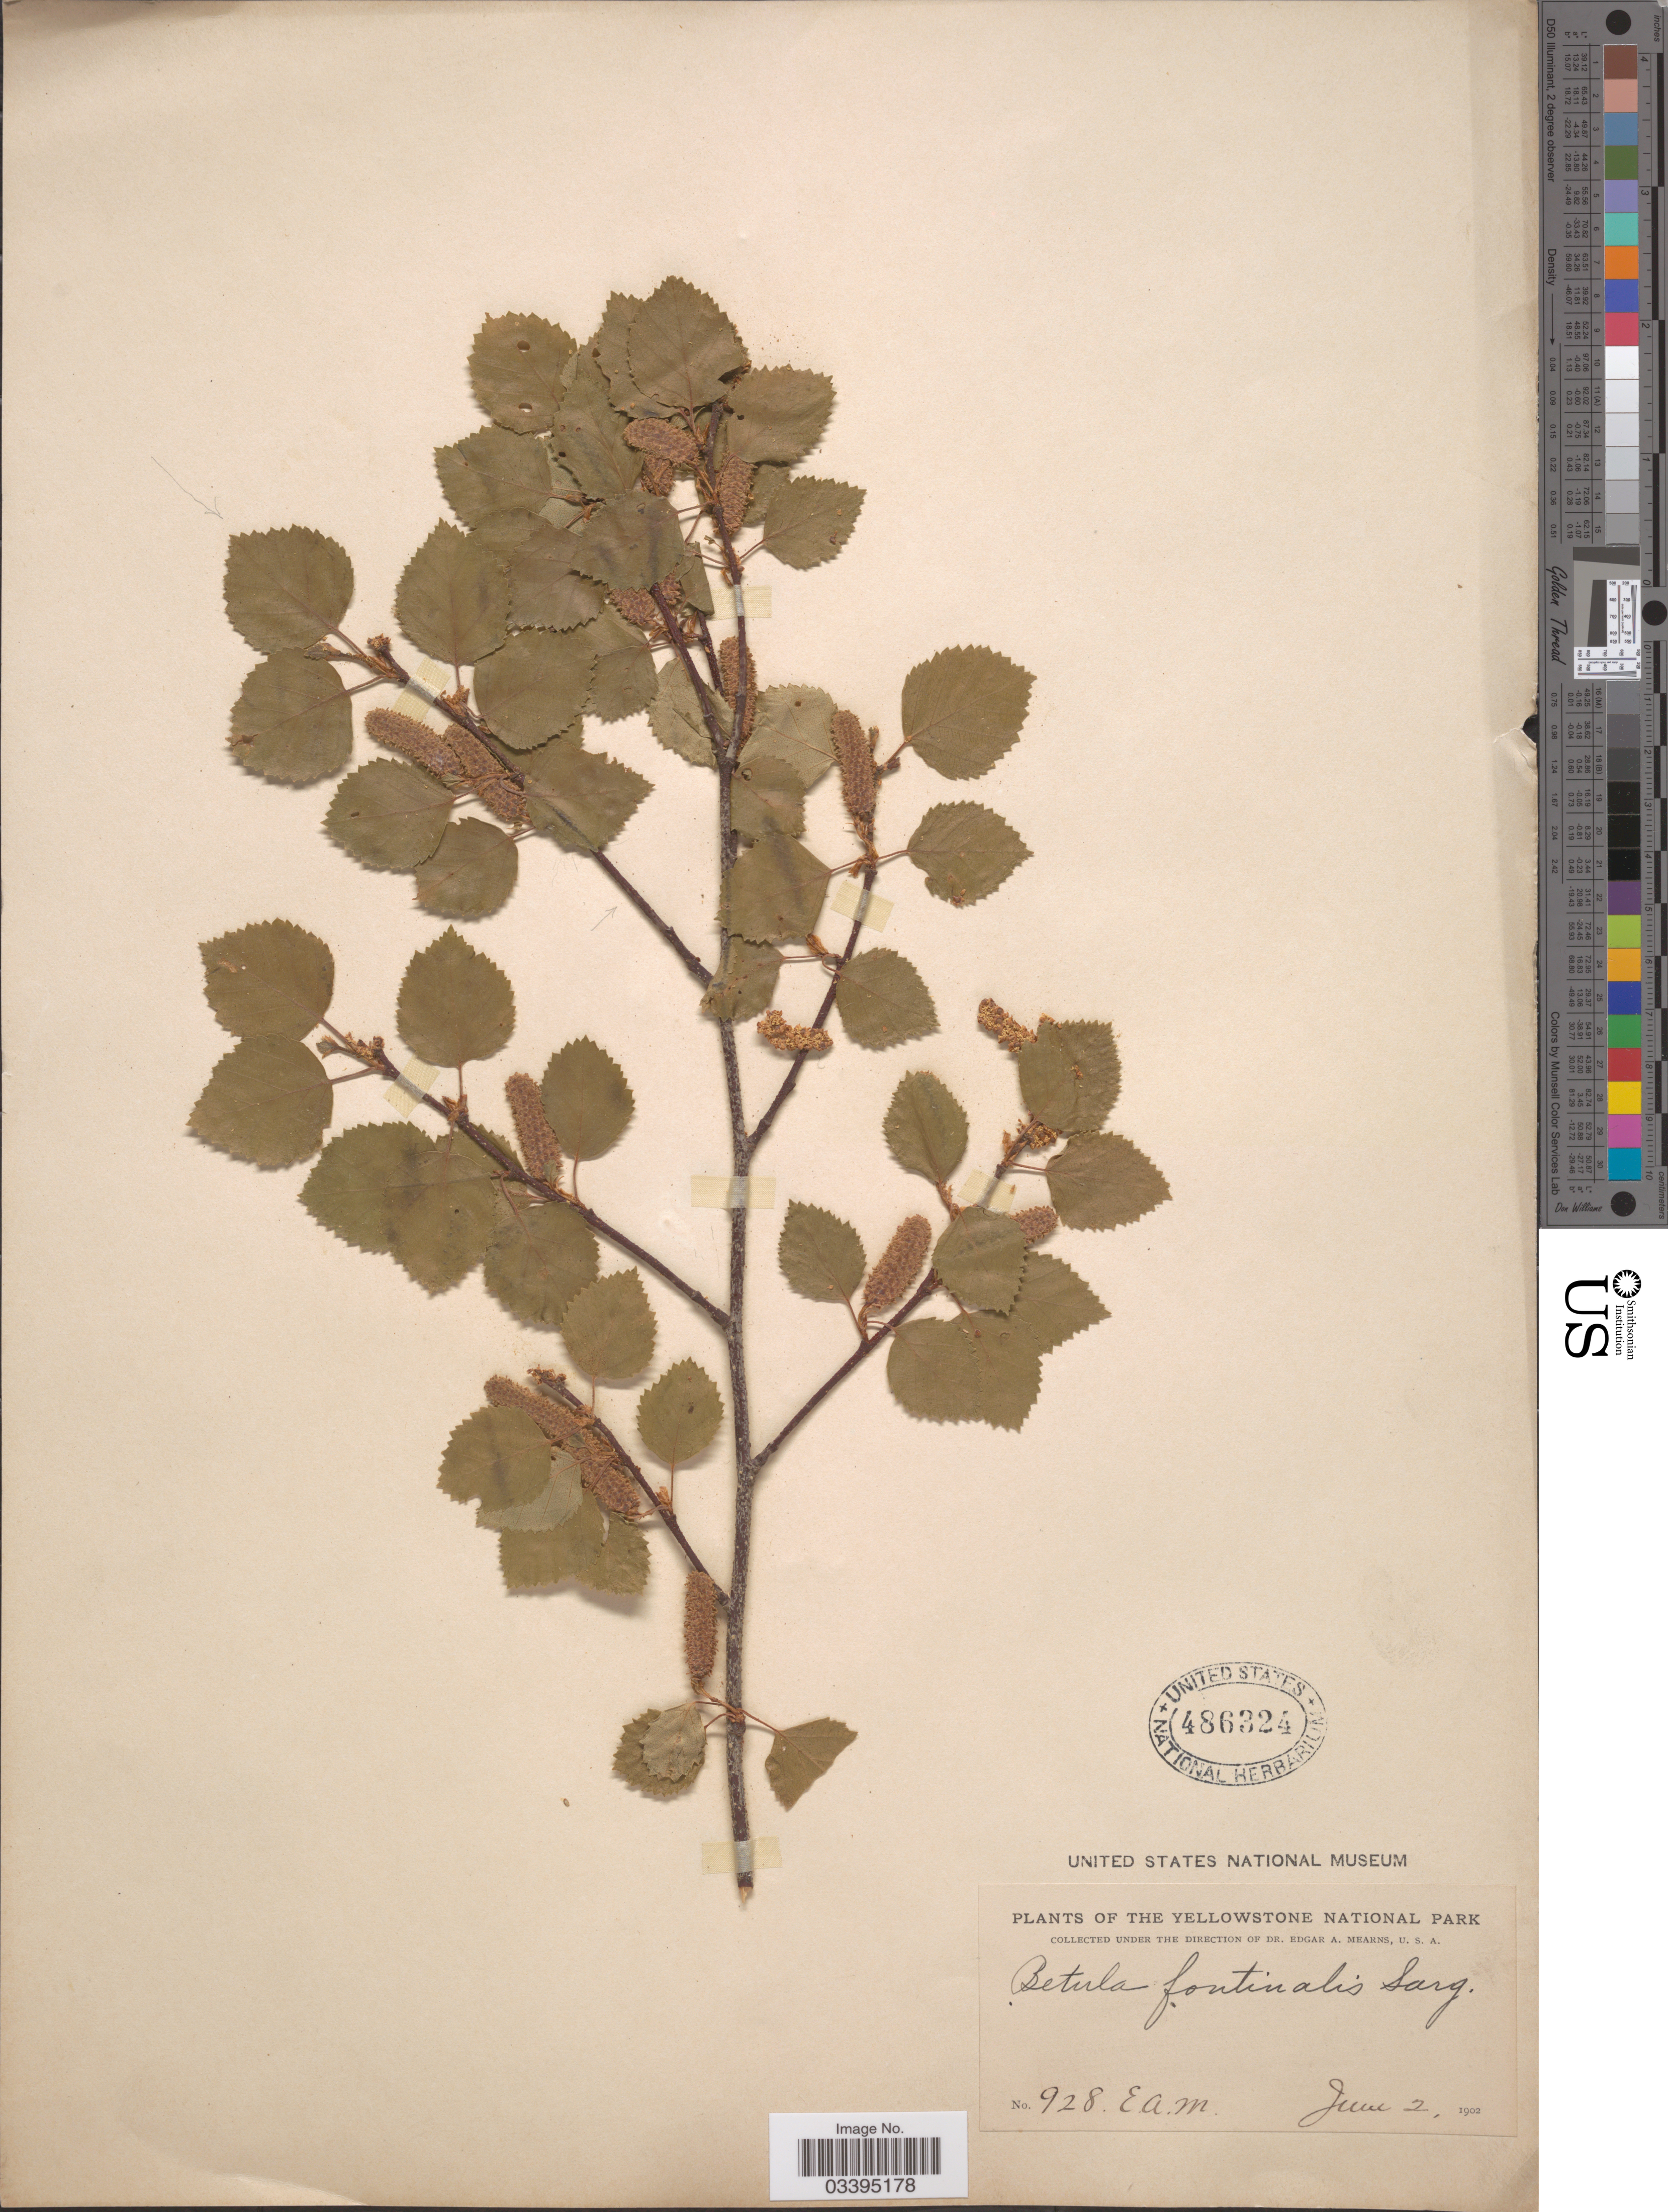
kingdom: Plantae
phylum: Tracheophyta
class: Magnoliopsida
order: Fagales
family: Betulaceae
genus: Betula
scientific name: Betula fontinalis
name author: Sarg.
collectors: E. A. Mearns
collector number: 928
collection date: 1902-06-02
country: United States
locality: Yellowstone National Park.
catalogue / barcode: US 486324